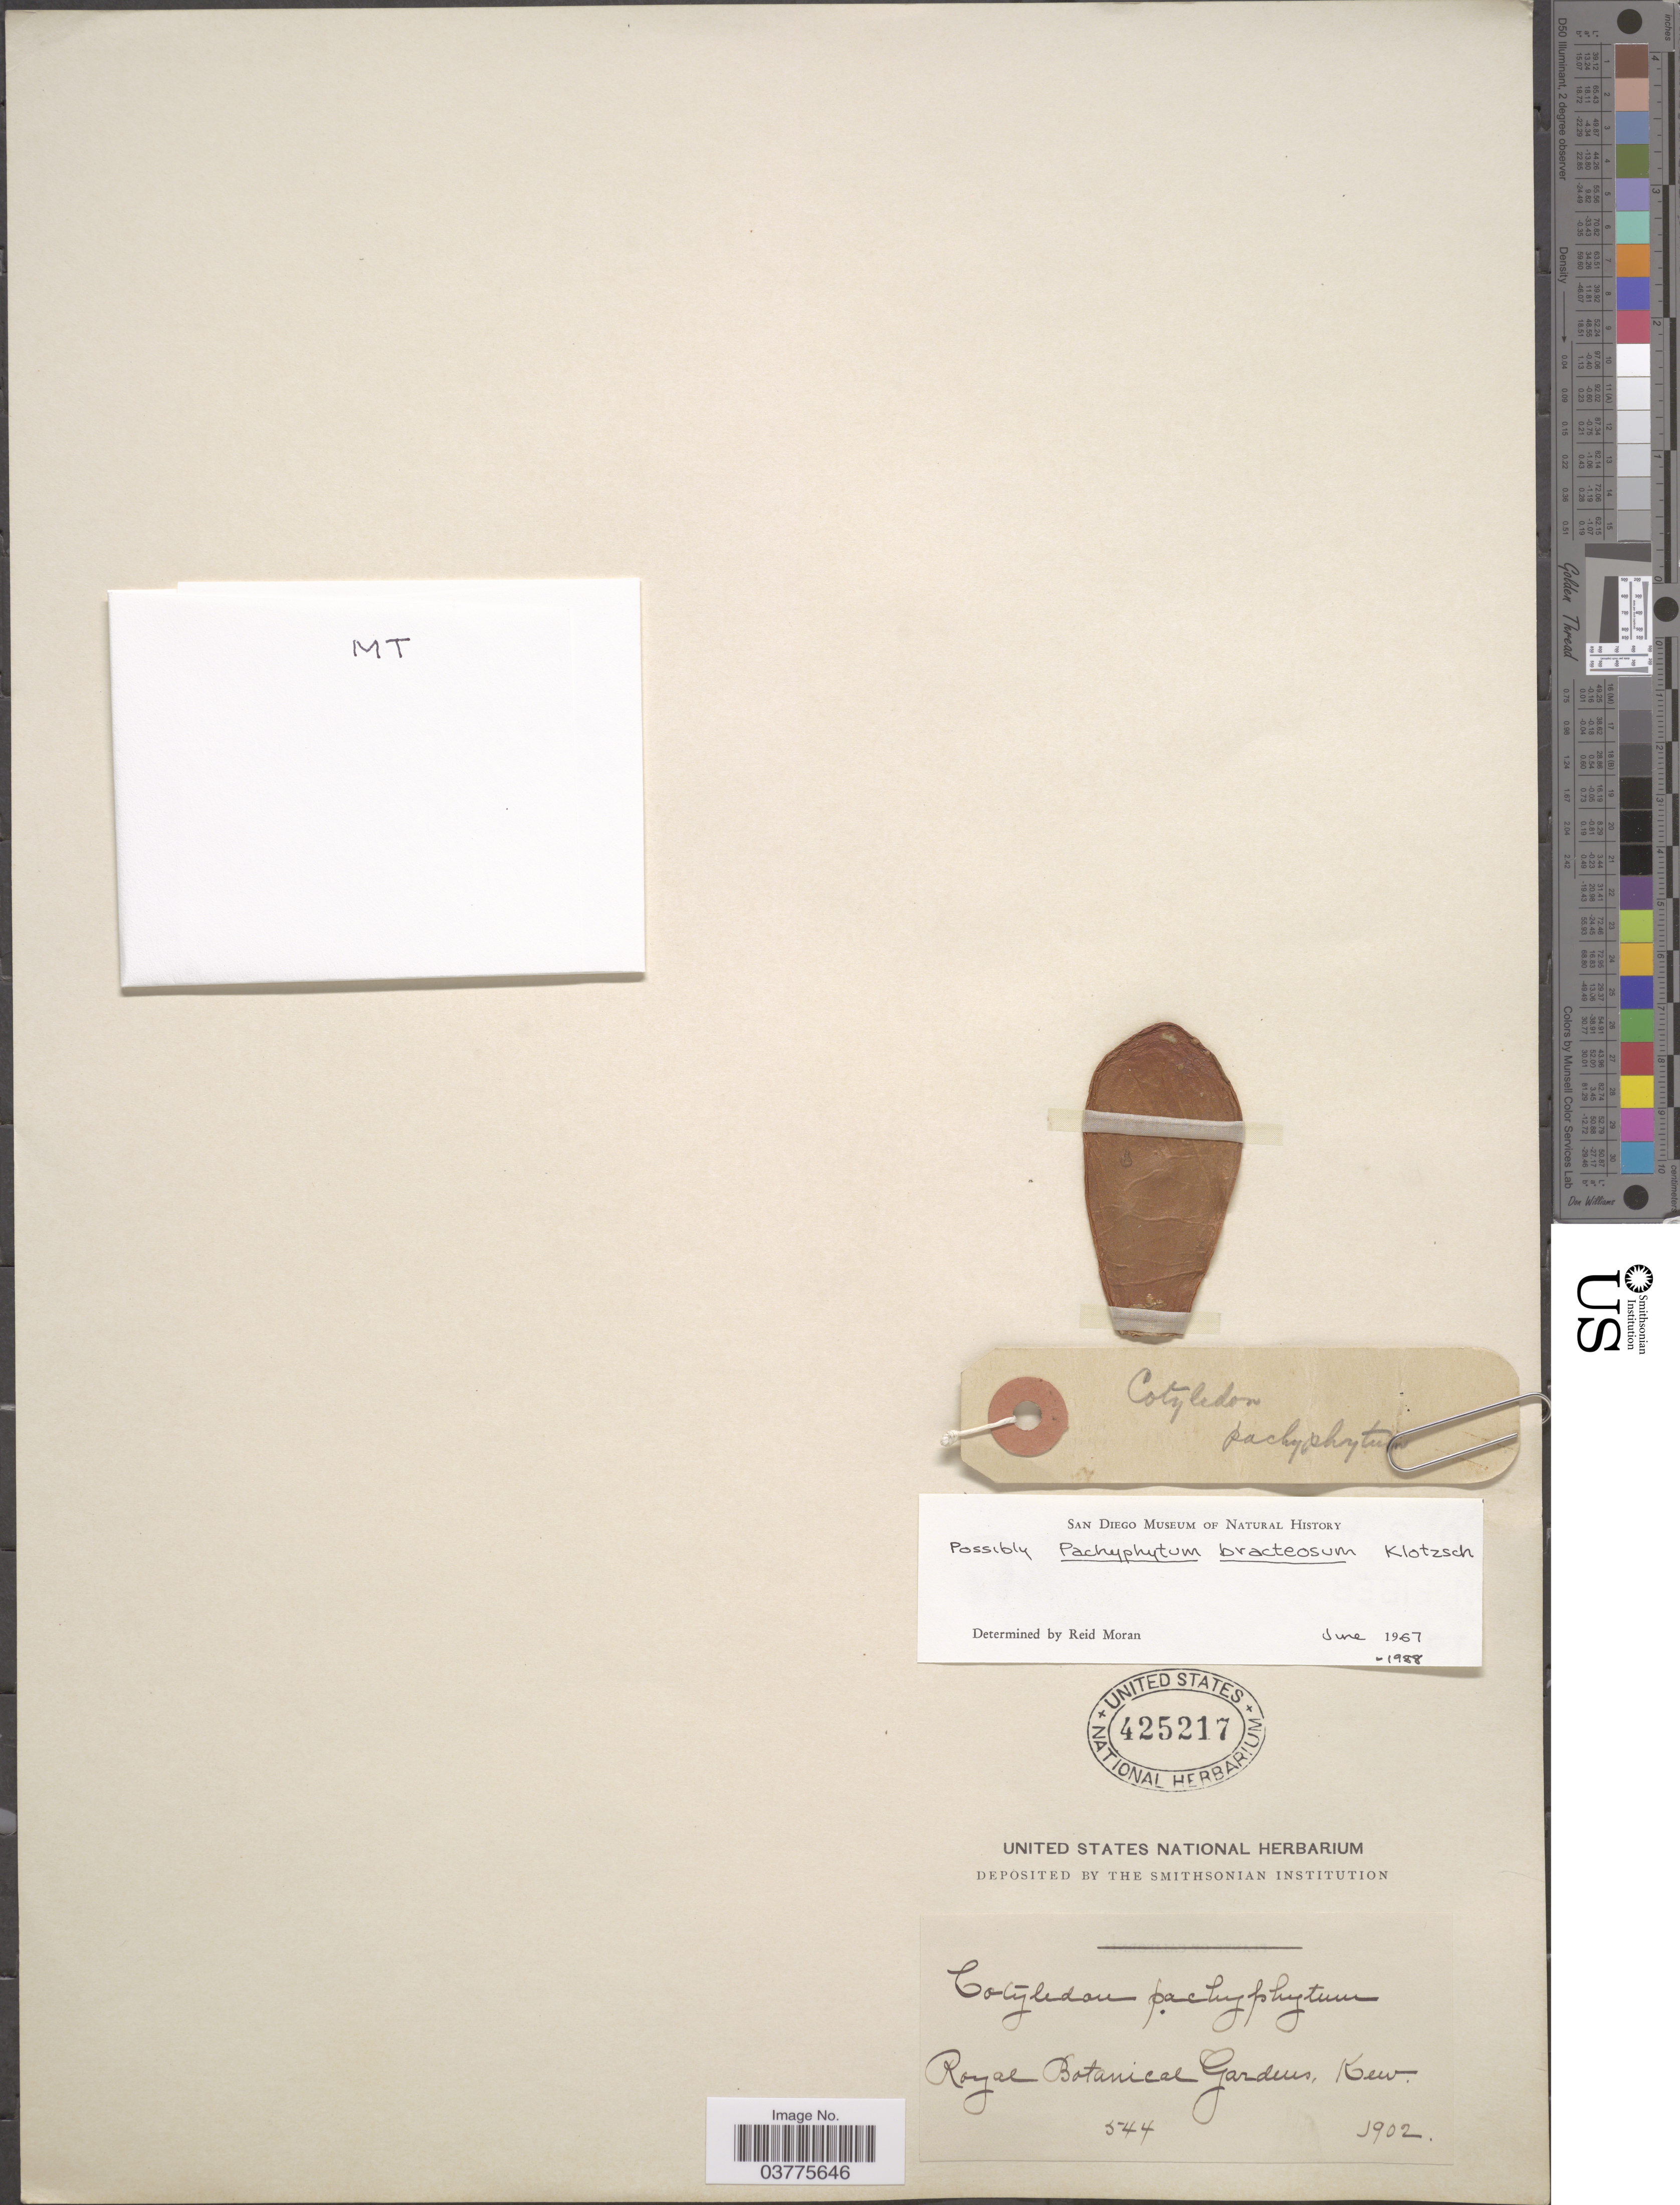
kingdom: Plantae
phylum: Tracheophyta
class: Magnoliopsida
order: Saxifragales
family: Crassulaceae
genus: Pachyphytum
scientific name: Pachyphytum bracteosum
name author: Link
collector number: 544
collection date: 1902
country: United Kingdom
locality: Royal Botanical Gardens, Kew.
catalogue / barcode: US 425217